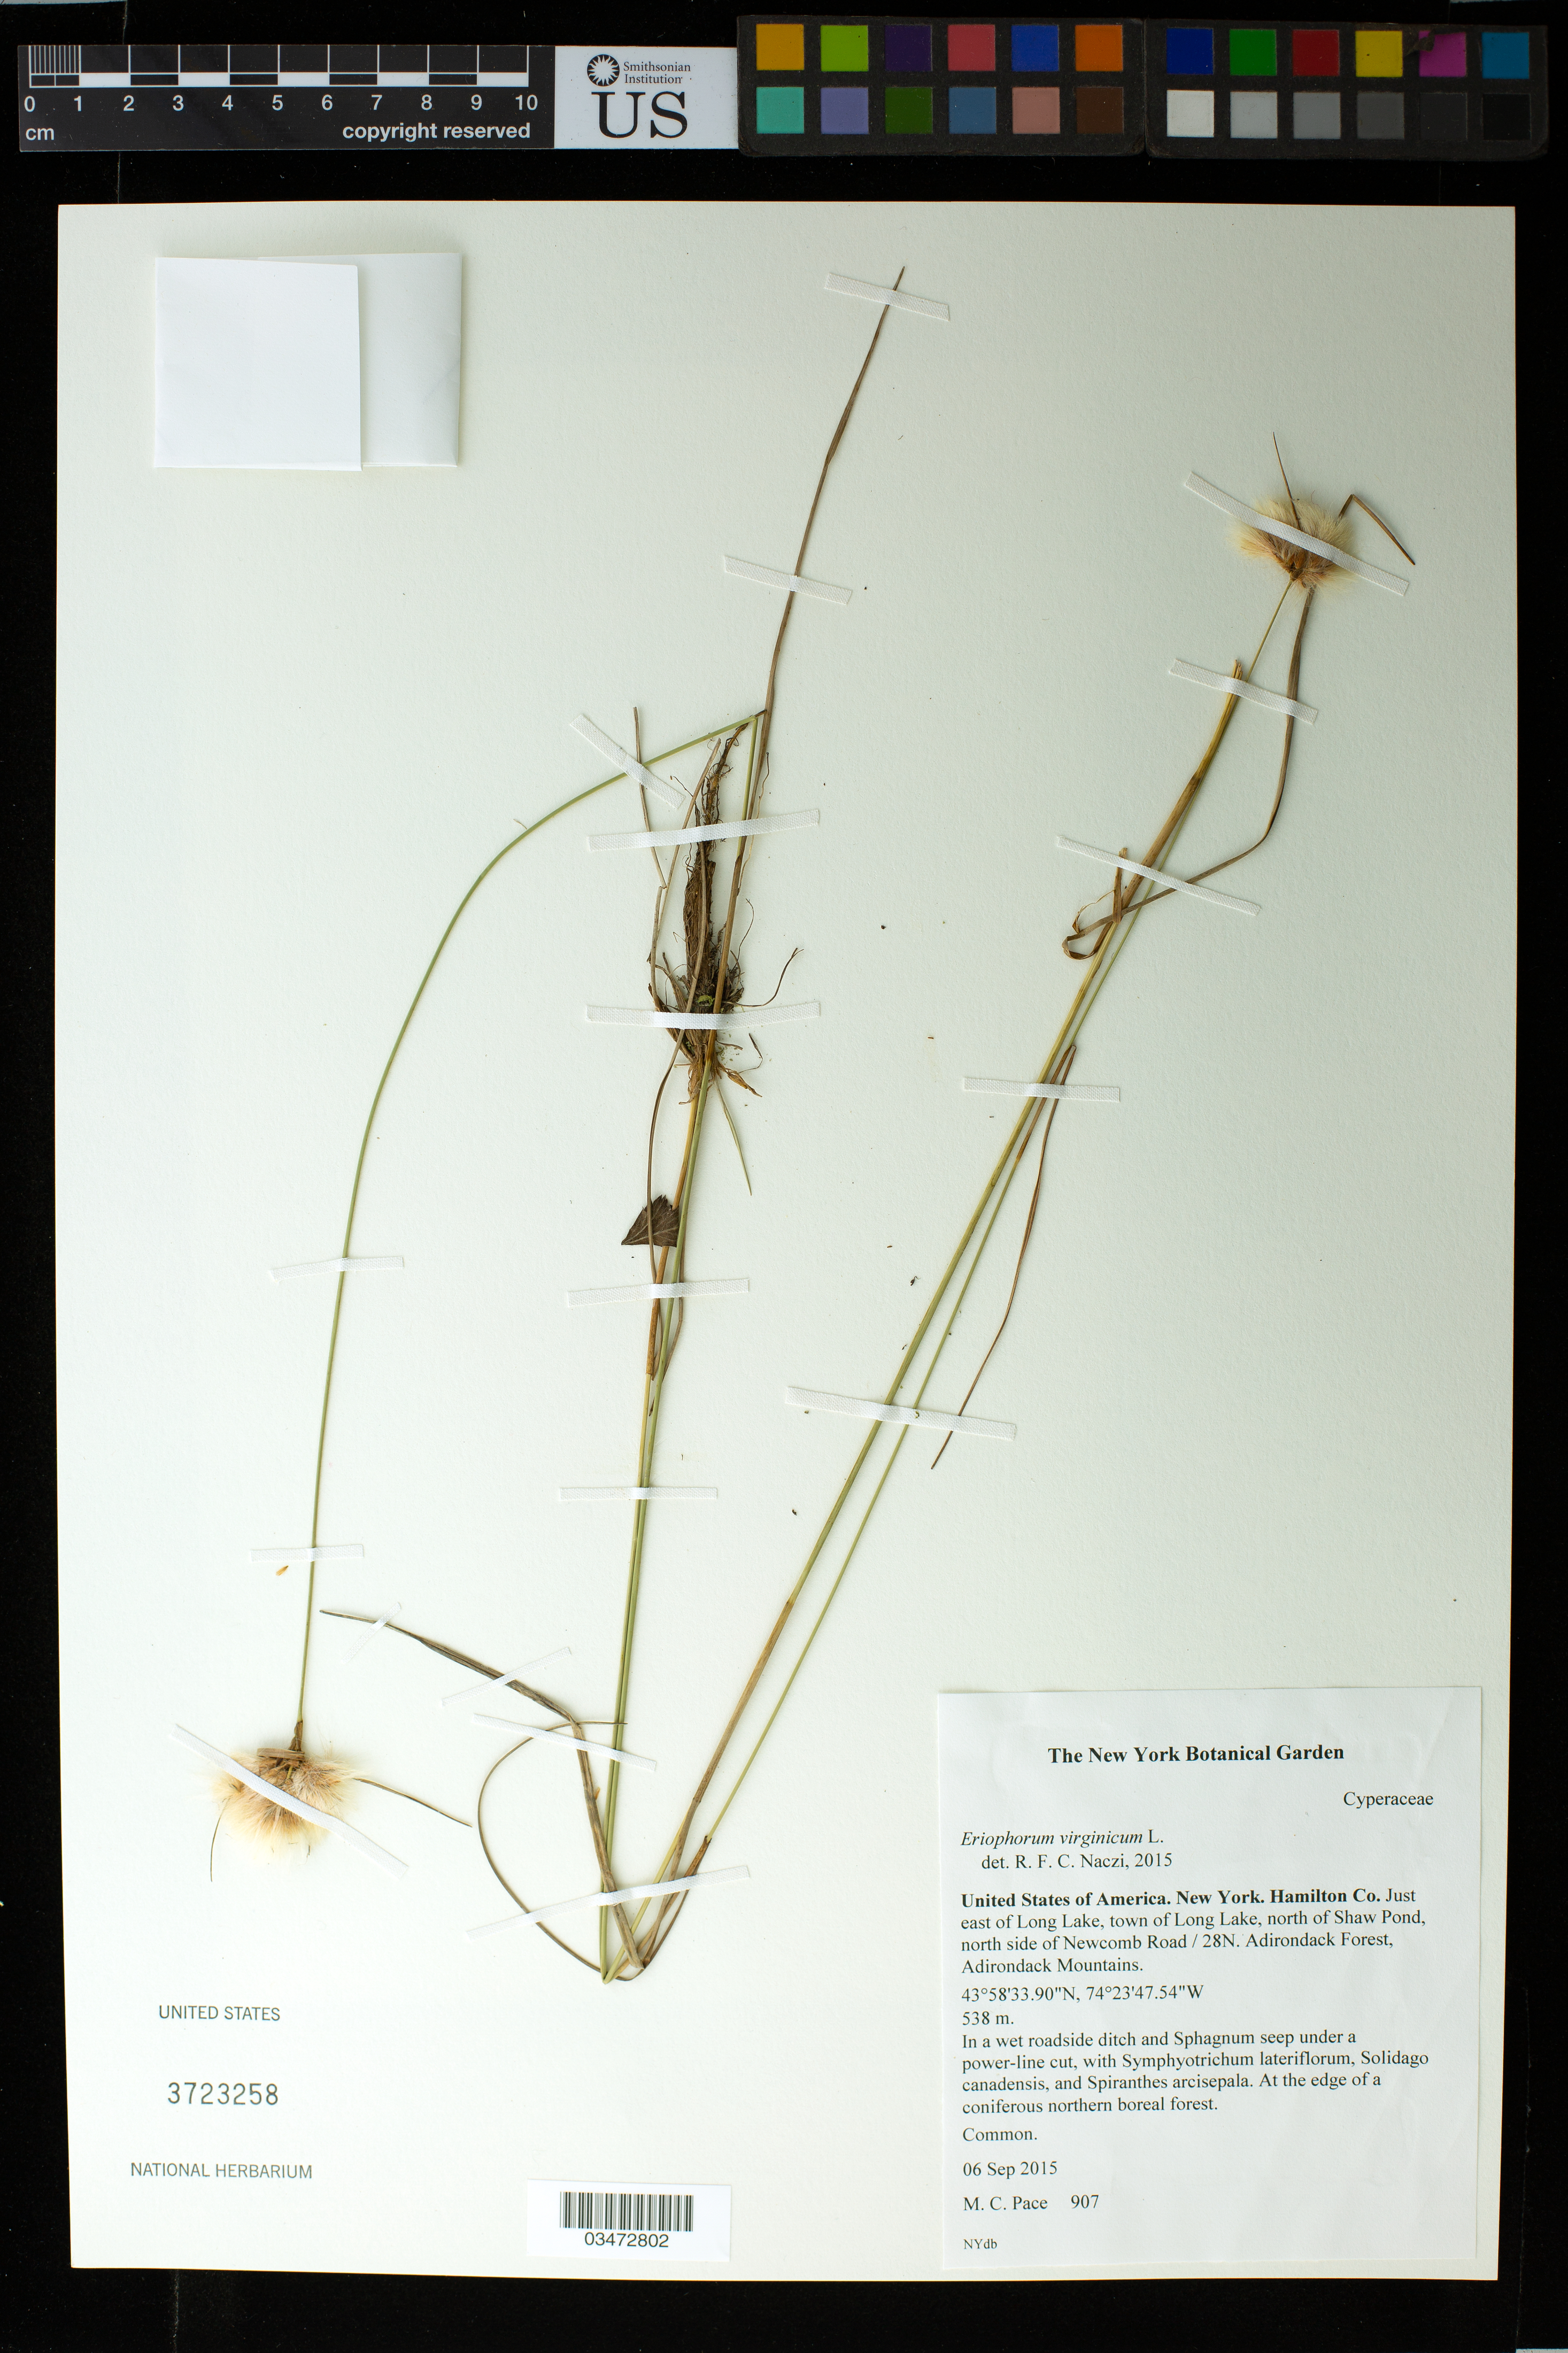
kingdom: Plantae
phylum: Tracheophyta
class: Liliopsida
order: Poales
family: Cyperaceae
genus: Eriophorum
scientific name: Eriophorum virginicum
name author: L.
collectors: M.C. Pace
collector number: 907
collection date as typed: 6 Sep 2015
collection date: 2015-09-06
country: United States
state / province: New York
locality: Hamilton Co. Just east of Long Lake, town of Long Lake, north of Shaw Pond, north side of Newcomb Road/ 28N. Adirondack Forest, Adirondack Mountains.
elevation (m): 538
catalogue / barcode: US 3723258